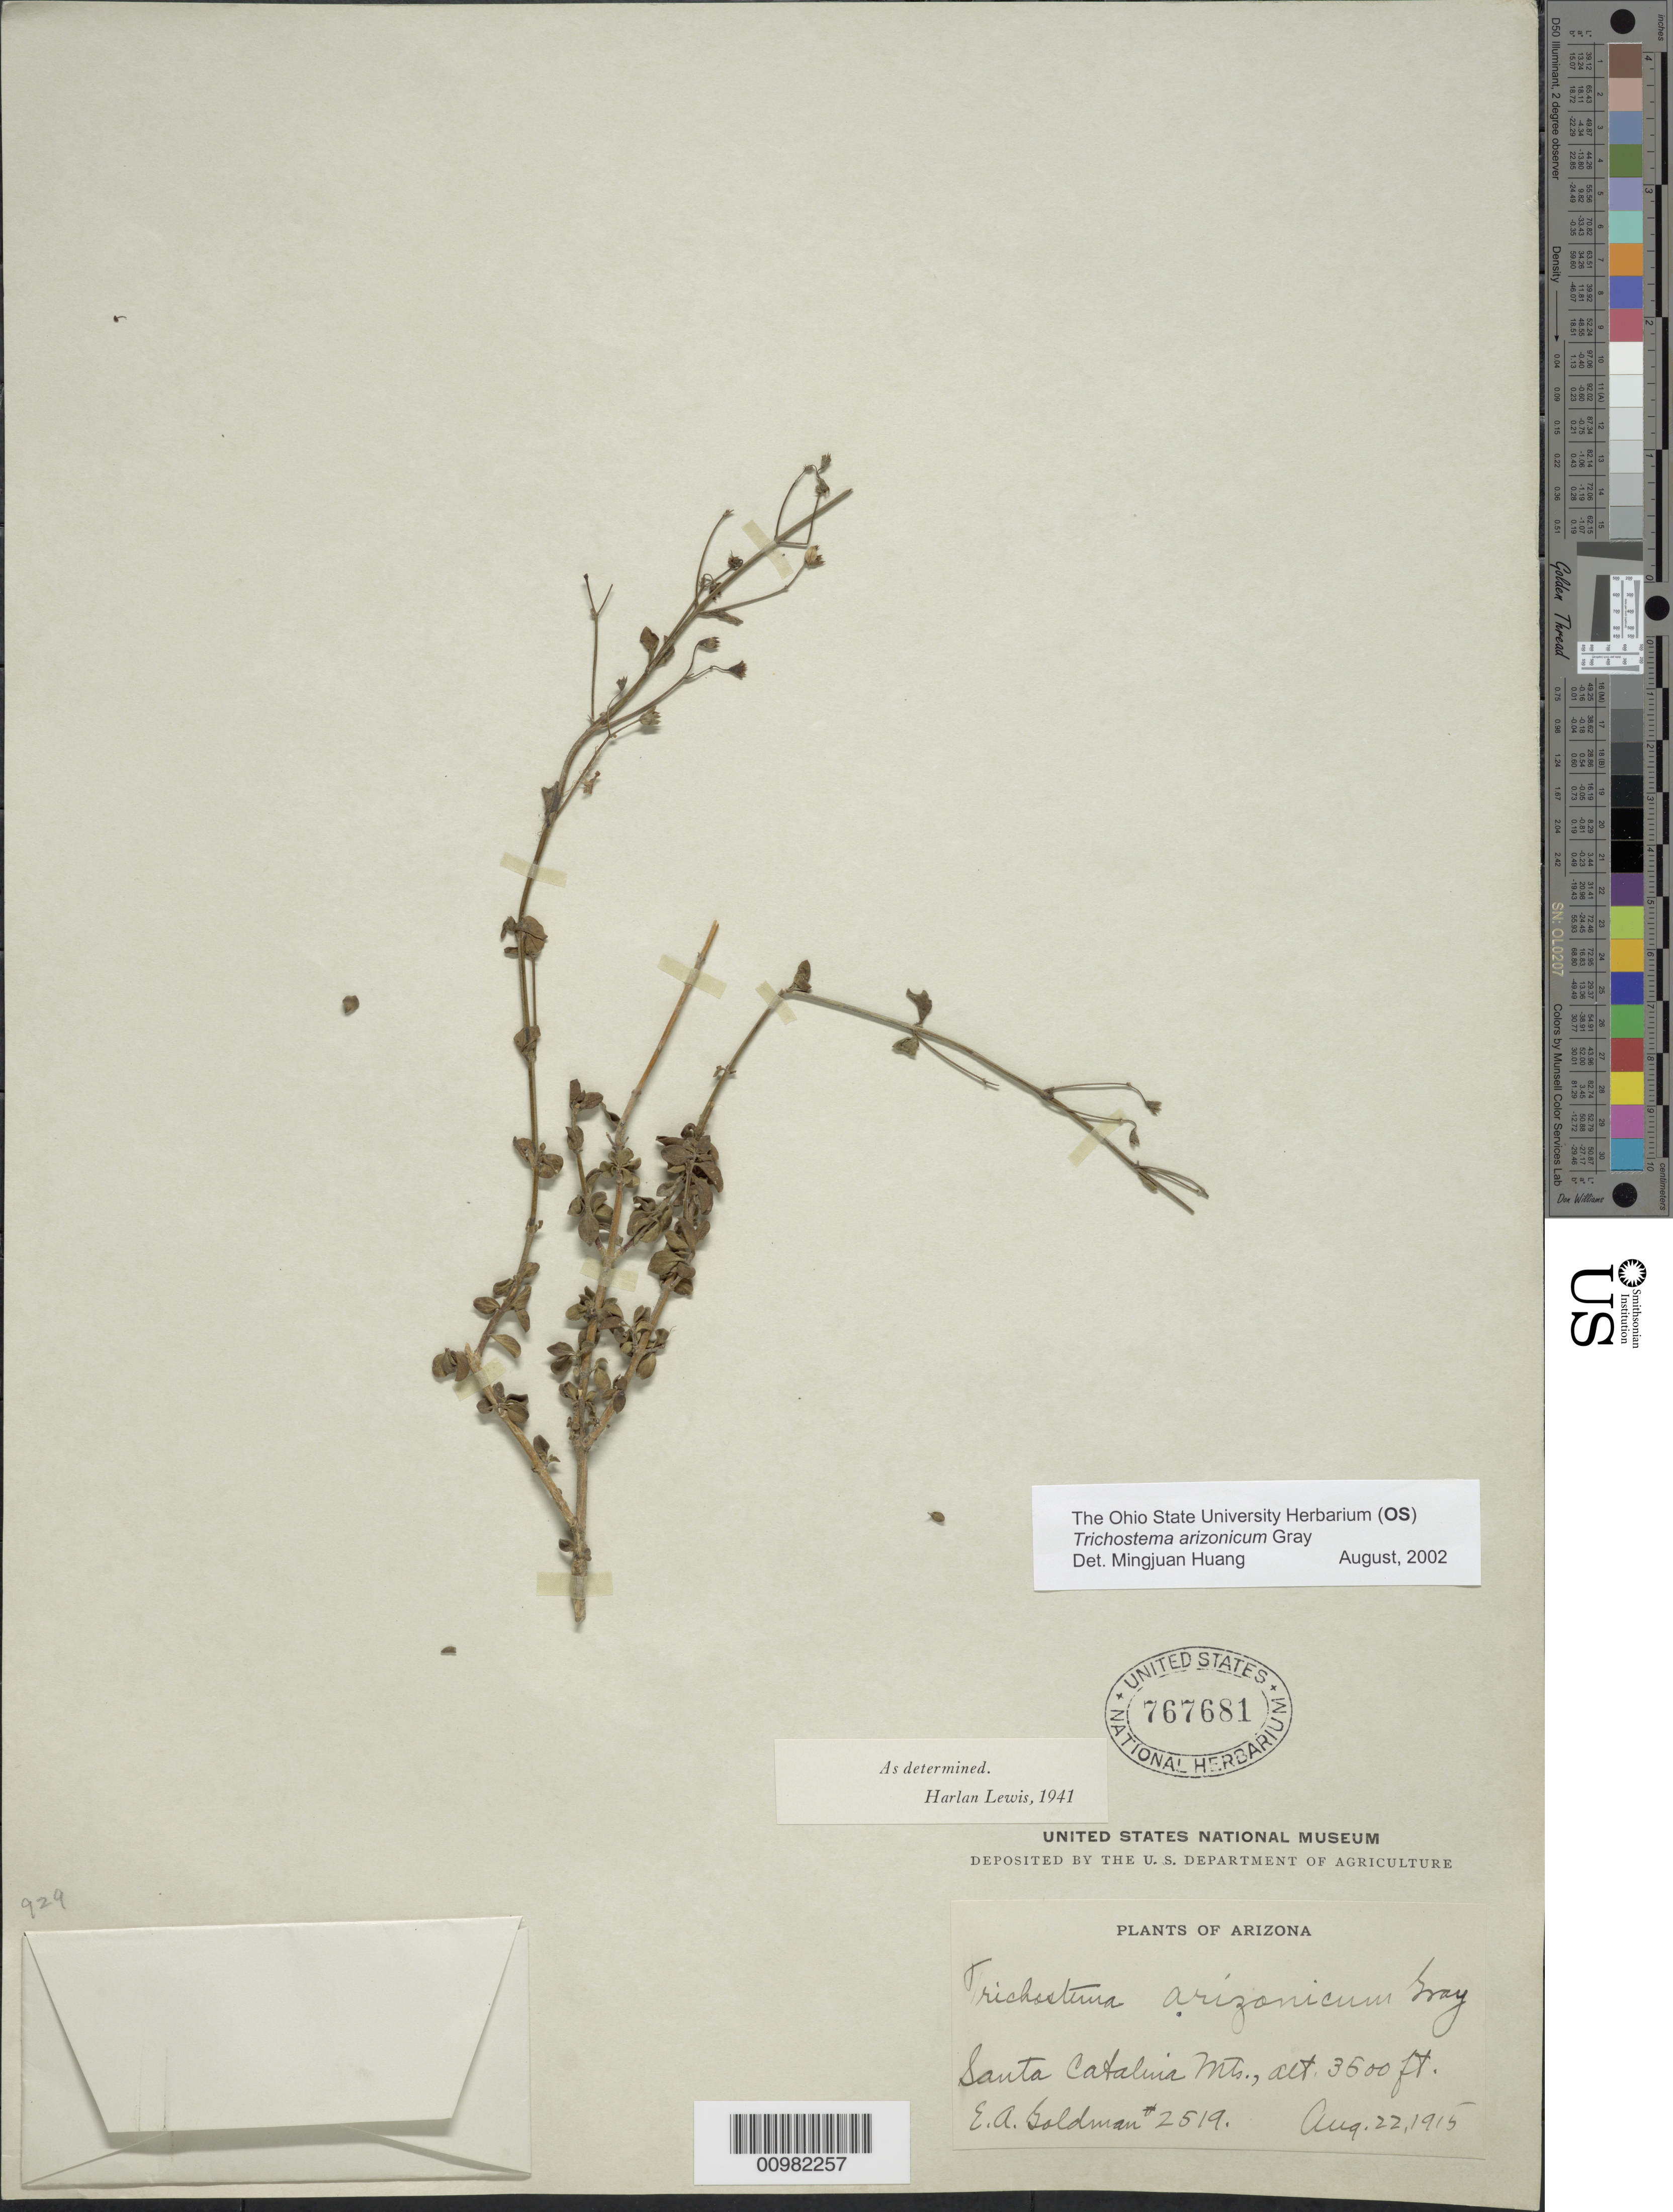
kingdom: Plantae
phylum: Tracheophyta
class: Magnoliopsida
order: Lamiales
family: Lamiaceae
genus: Trichostema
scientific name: Trichostema arizonicum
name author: A. Gray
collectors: E. A. Goldman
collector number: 2519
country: United States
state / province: Arizona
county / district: Pima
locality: Santa Catalina Mts.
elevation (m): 3500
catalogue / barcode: US 767681